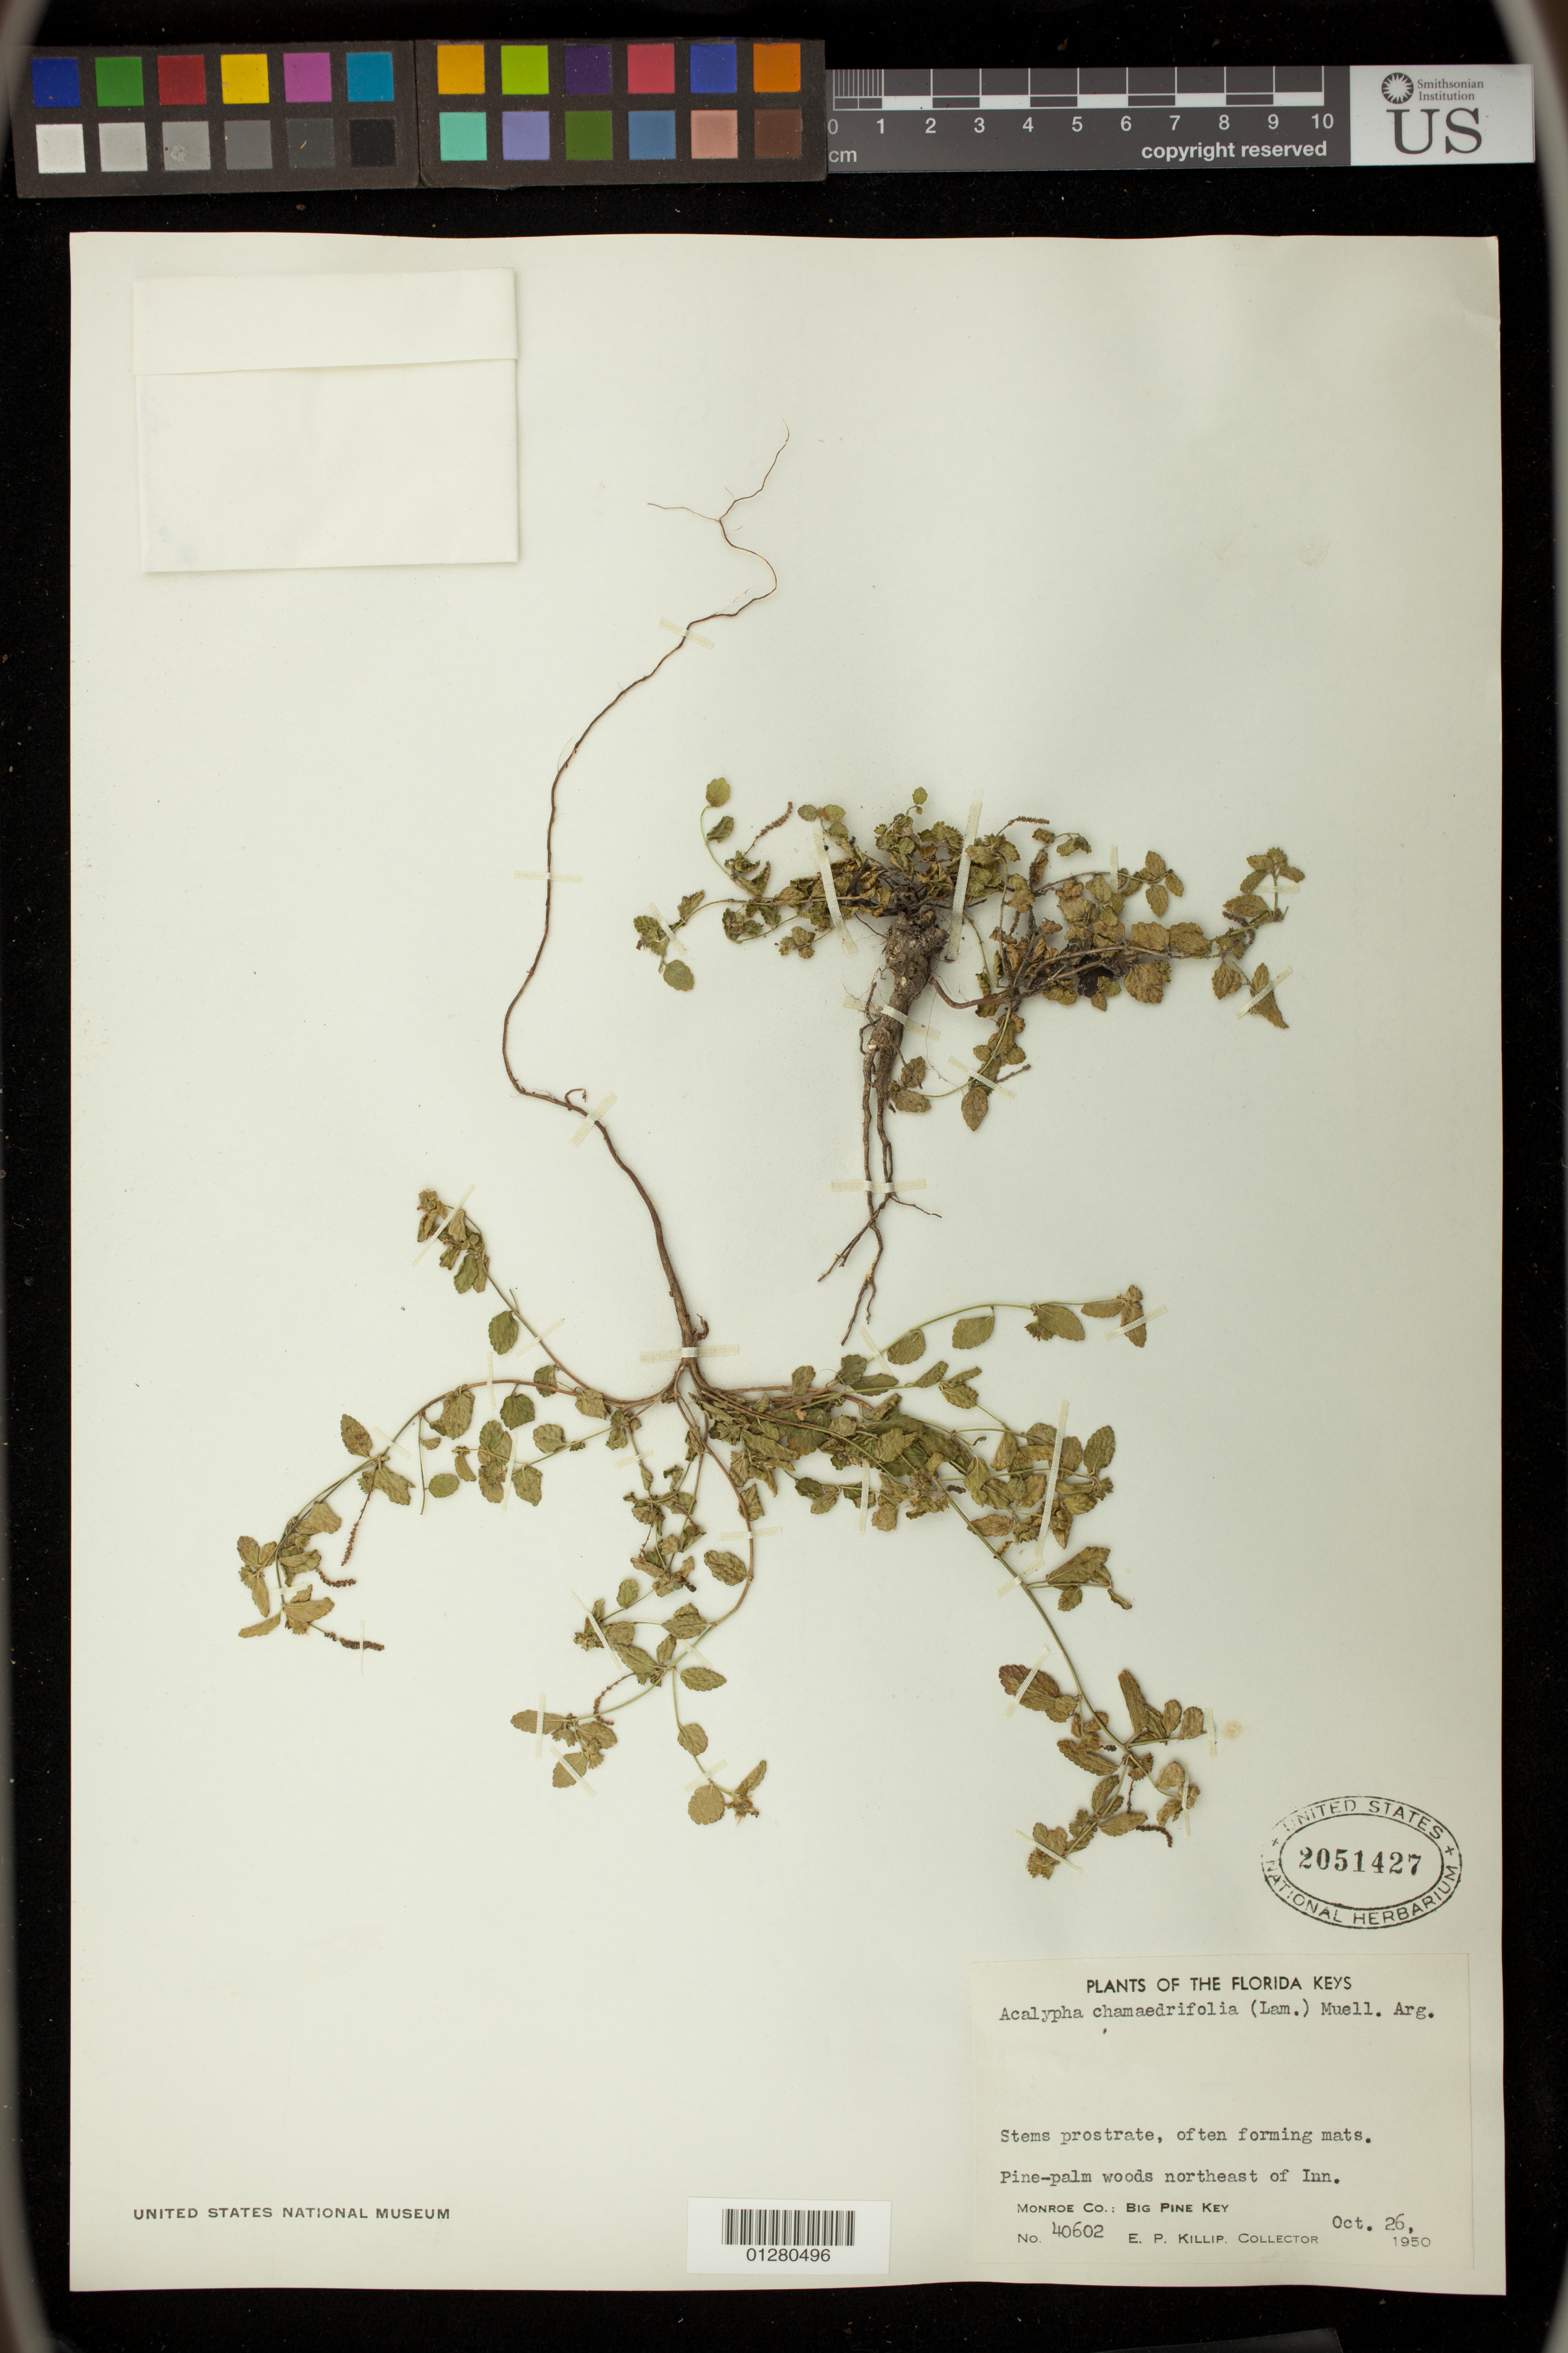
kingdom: Plantae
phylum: Tracheophyta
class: Magnoliopsida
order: Malpighiales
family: Euphorbiaceae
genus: Acalypha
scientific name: Acalypha chamaedryfolia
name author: (Lam.) Müll. Arg.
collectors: E. P. Killip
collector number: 40602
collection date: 1950-10-26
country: United States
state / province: Florida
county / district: Monroe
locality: Big Pine Key. Pine-palm woods northeast of Inn.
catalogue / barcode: US 2051427